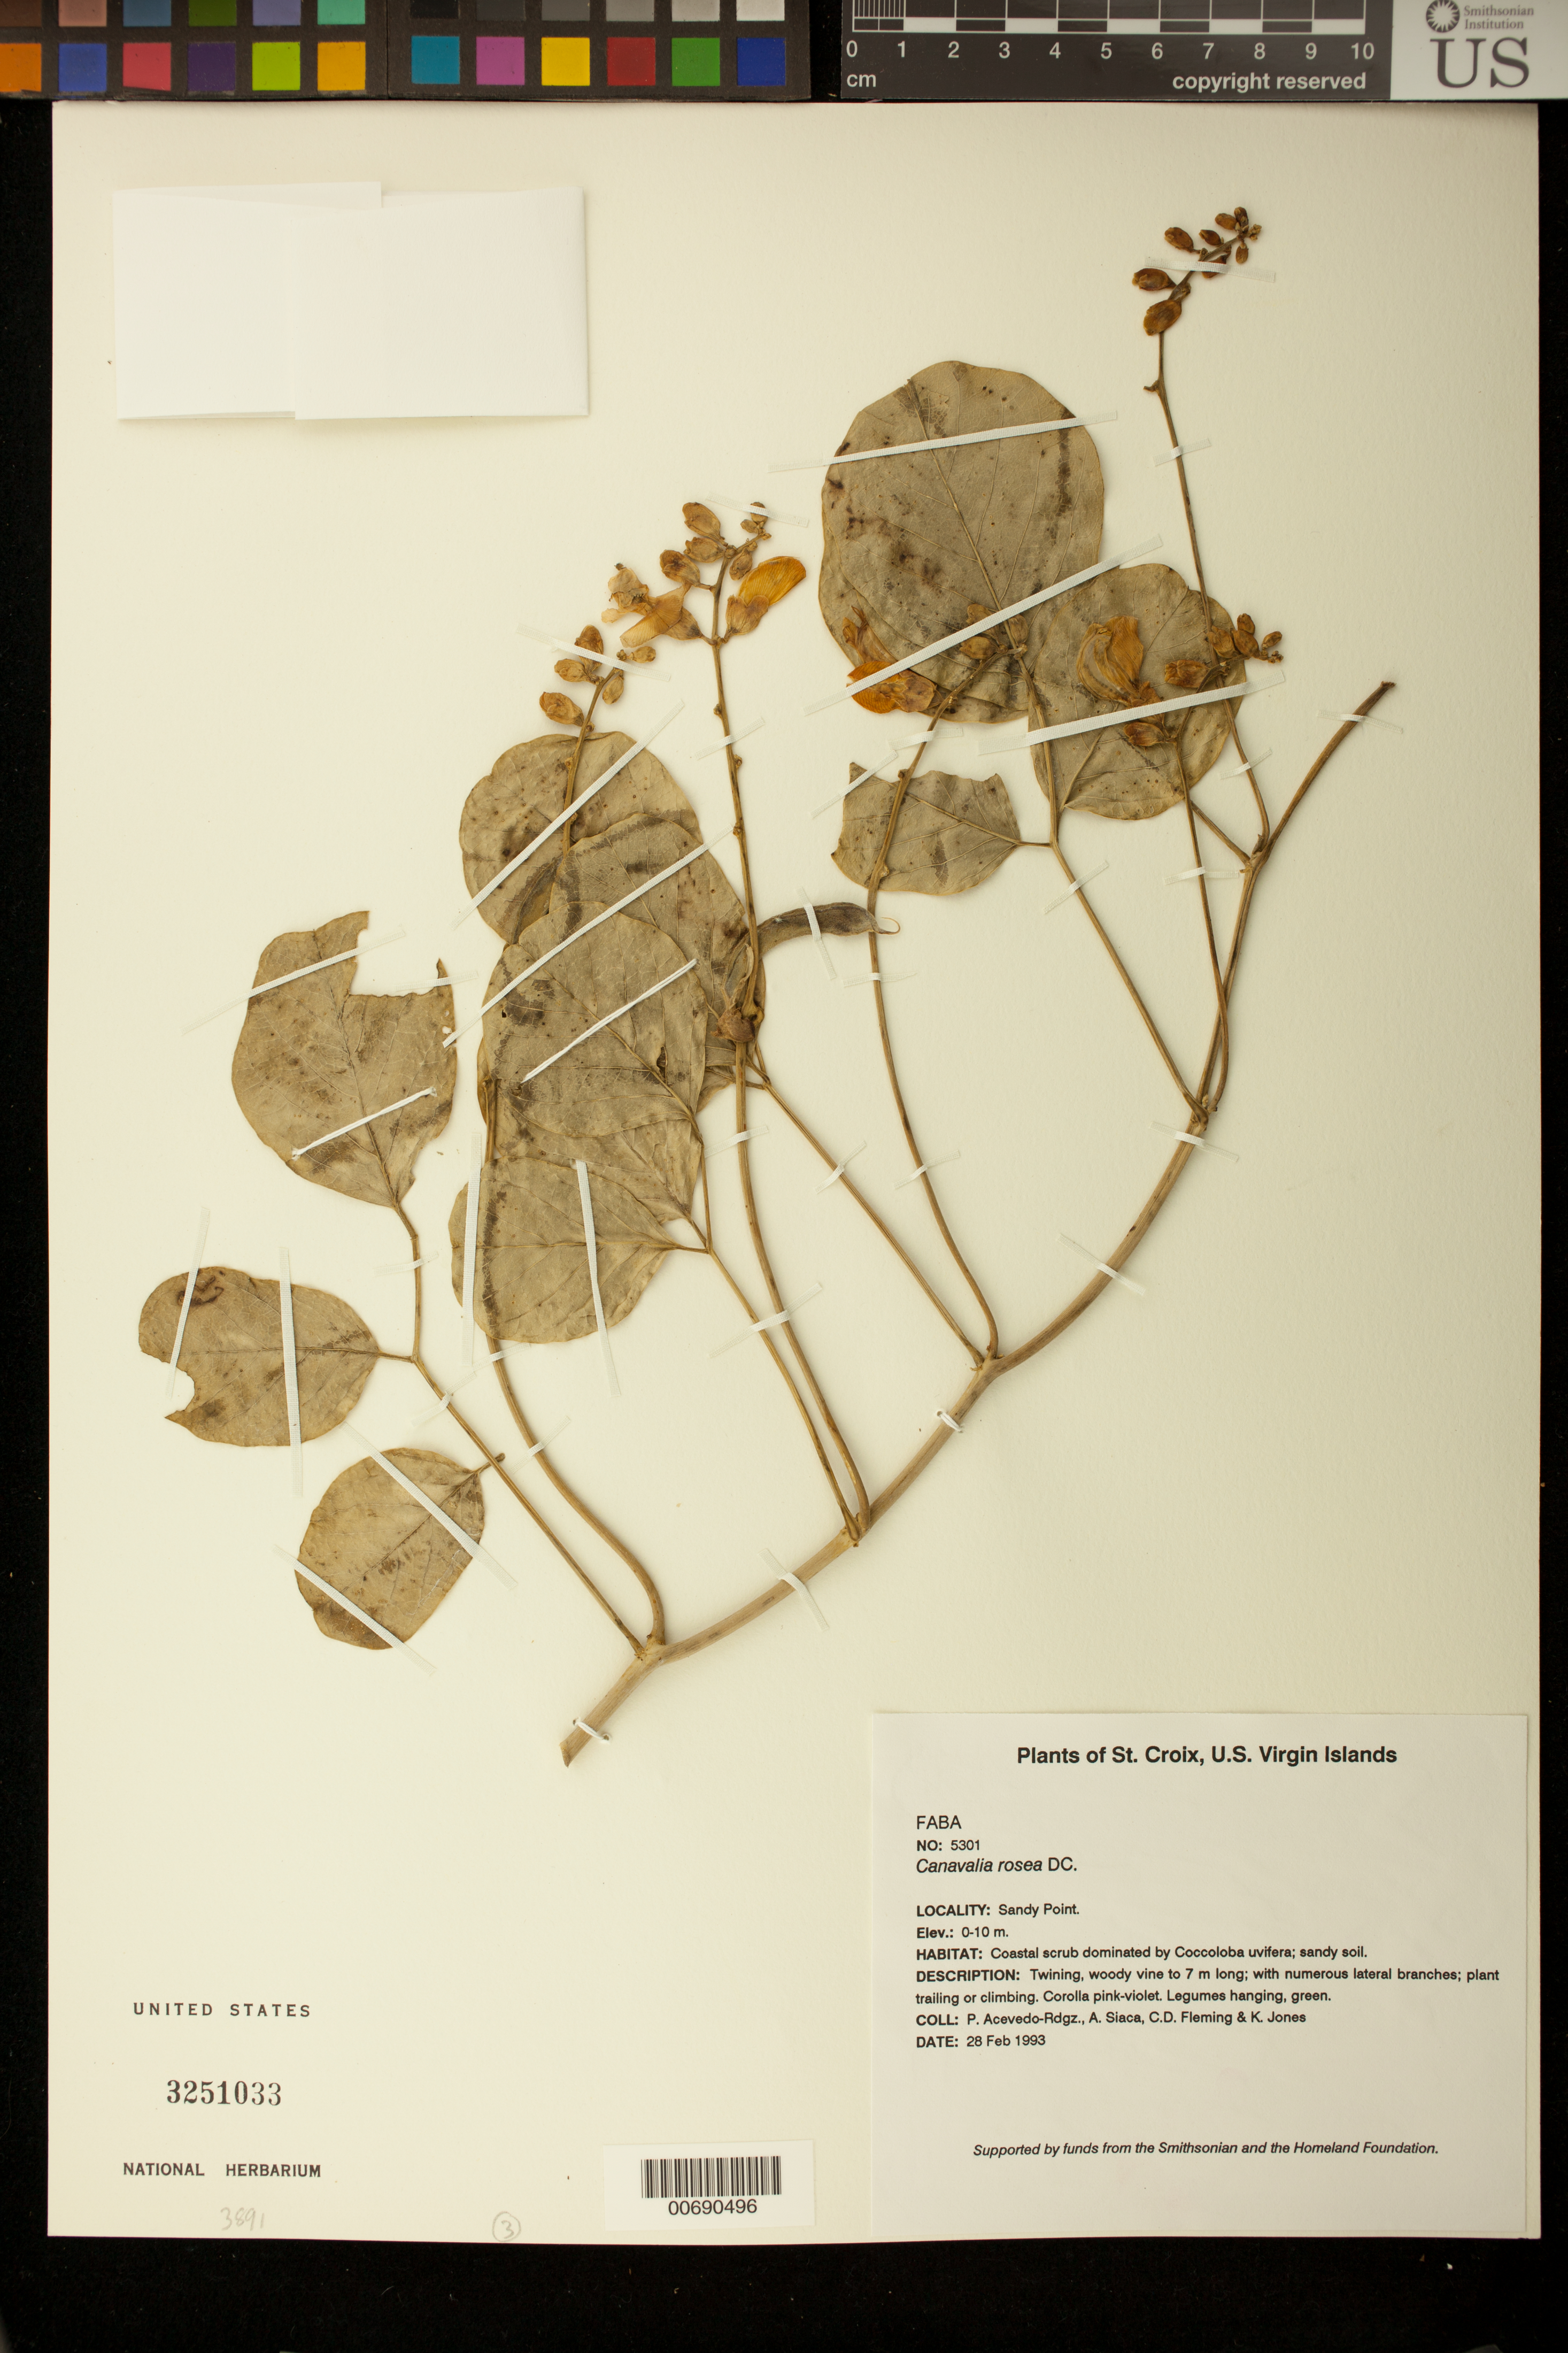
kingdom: Plantae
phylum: Tracheophyta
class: Magnoliopsida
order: Fabales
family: Fabaceae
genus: Canavalia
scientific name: Canavalia rosea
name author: (Sw.) DC.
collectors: P. Acevedo-Rodr., A. Siaca, C. Fleming & K. Jones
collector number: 5301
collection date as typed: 28 Feb 1993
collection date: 1993-02-28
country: U.S. Virgin Islands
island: St. Croix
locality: Sandy Point.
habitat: Coastal scrub dominated by Coccoloba uvifera; sandy soil.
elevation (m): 0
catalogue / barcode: US 3251033